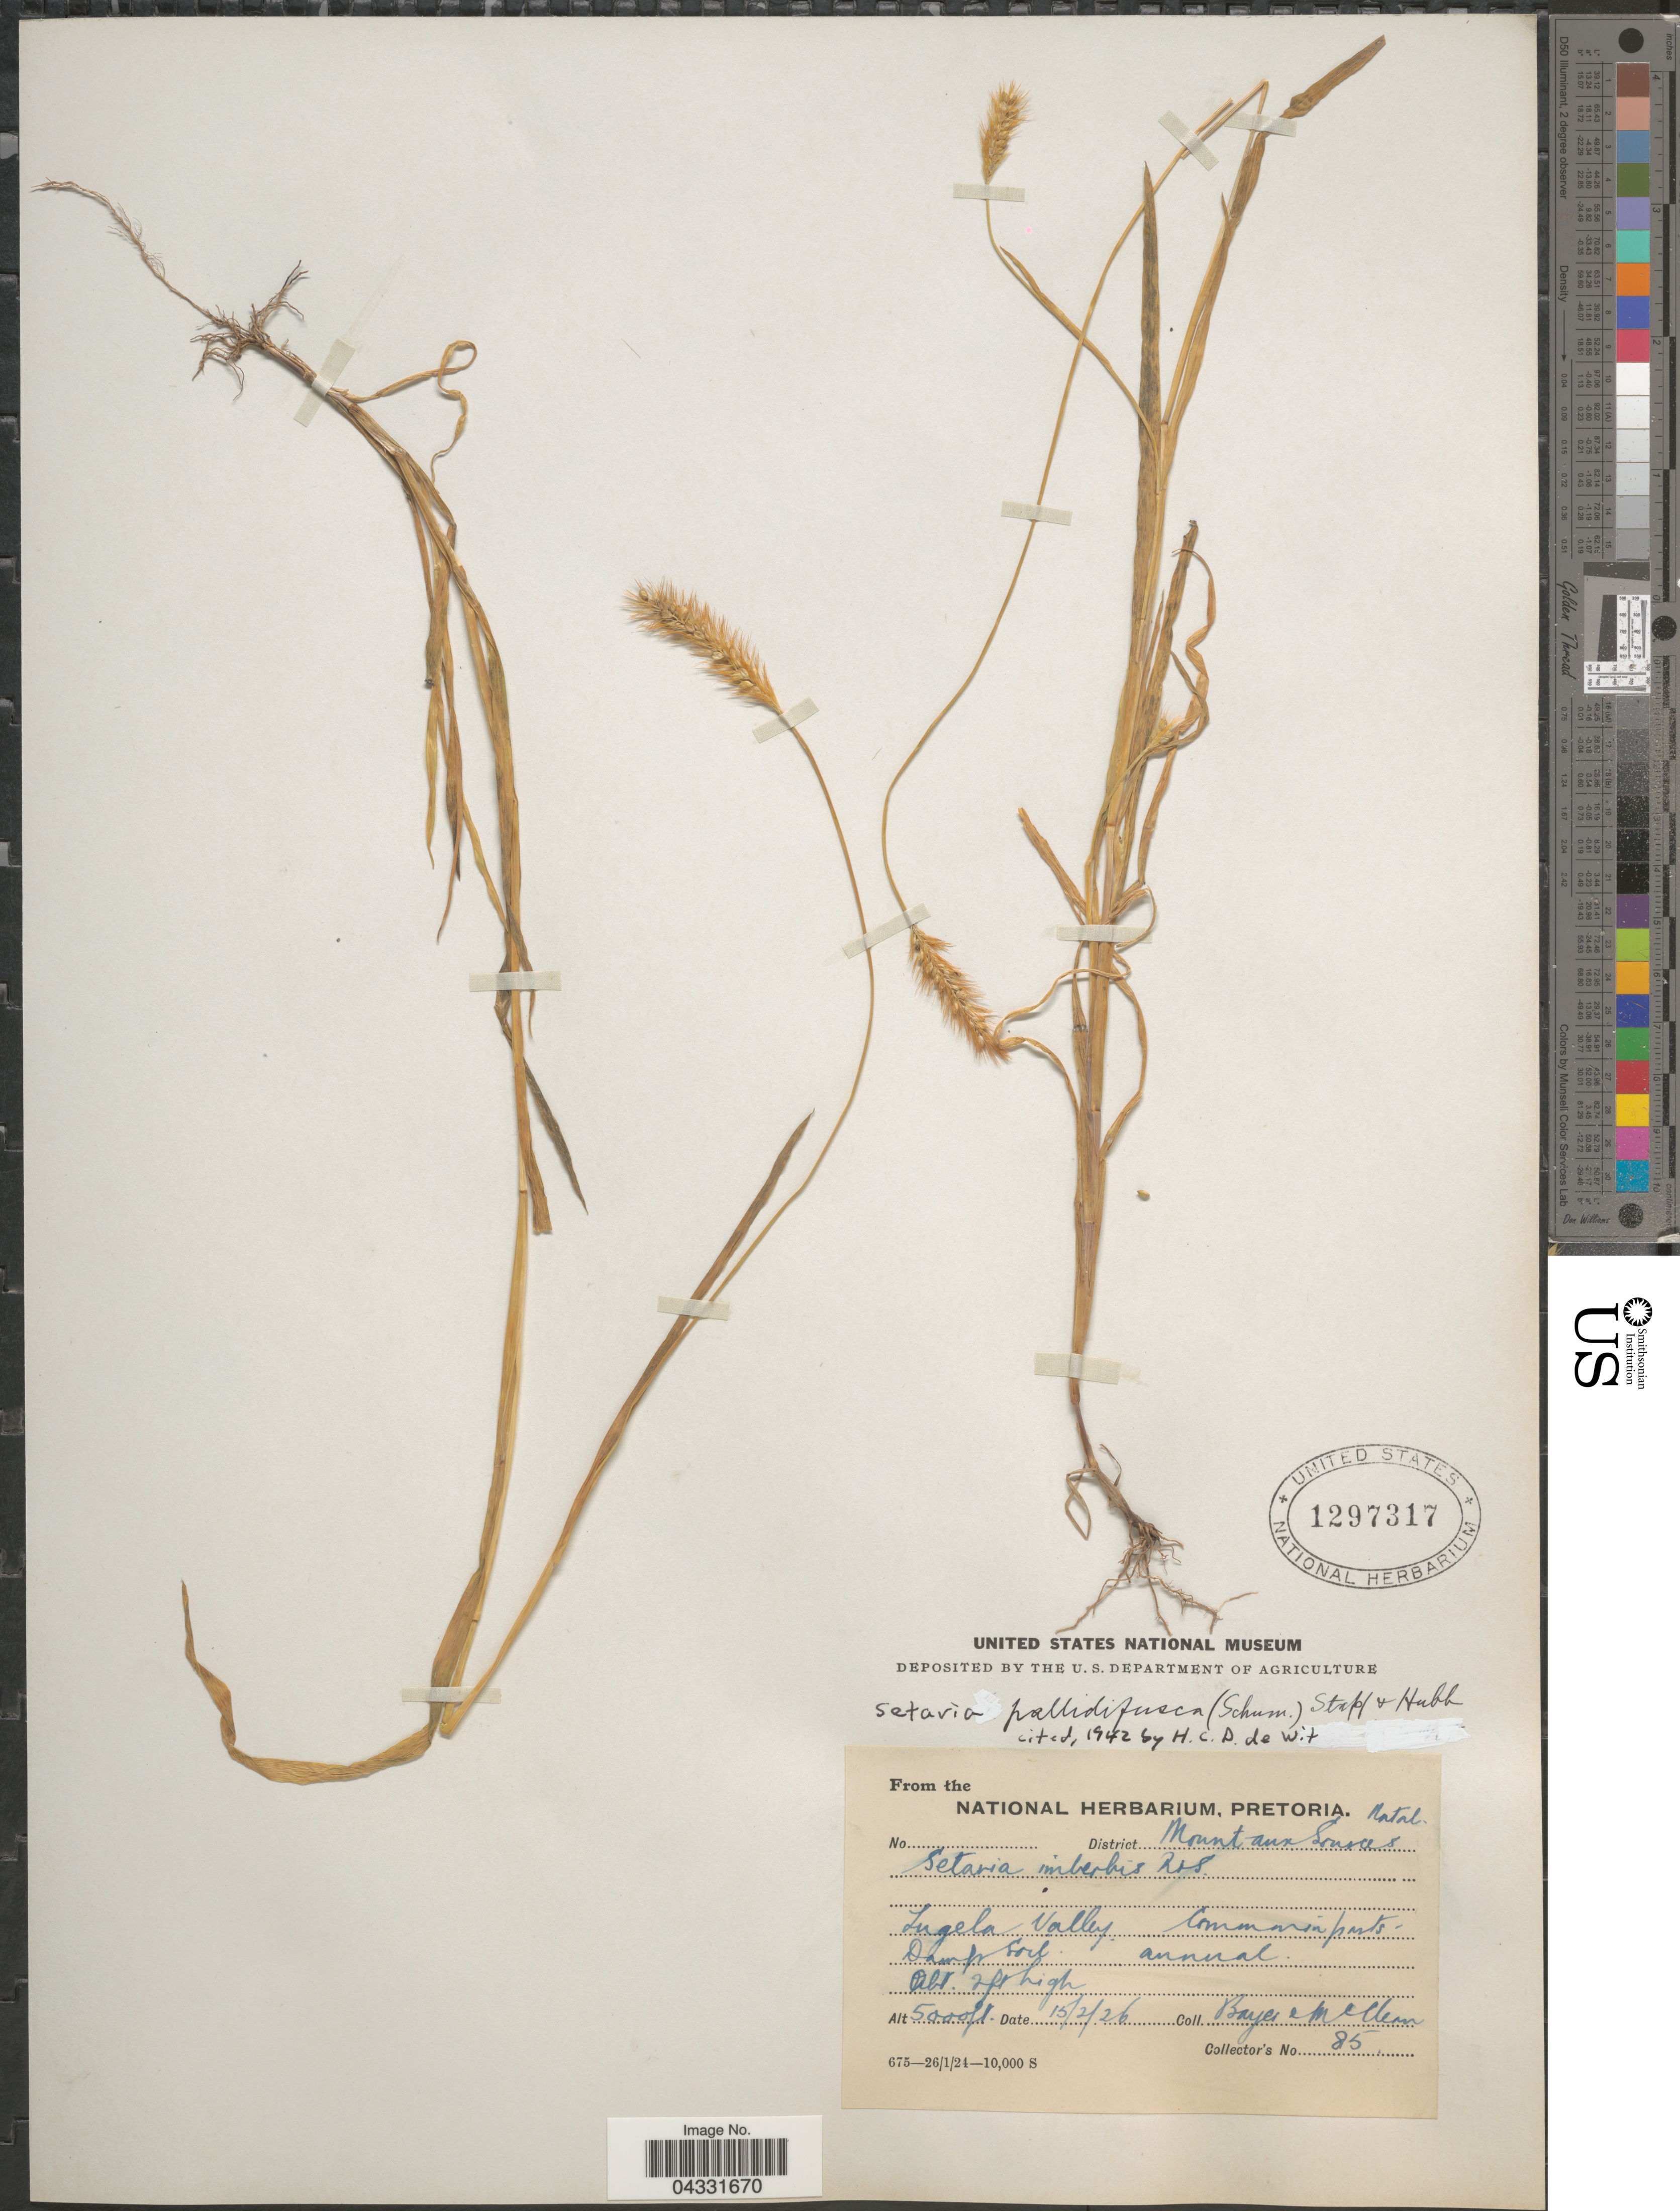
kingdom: Plantae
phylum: Tracheophyta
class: Liliopsida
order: Poales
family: Poaceae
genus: Setaria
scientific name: Setaria pallide-fusca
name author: (Schumach.) Stapf & C.E. Hubb.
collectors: Bayer & McClean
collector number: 85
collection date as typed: Transcribed d/m/y: 15/2/26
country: South Africa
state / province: KwaZulu-Natal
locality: Natal. District Mount aux [interpreted] Sources [interpreted].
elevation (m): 1524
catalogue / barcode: US 1297317